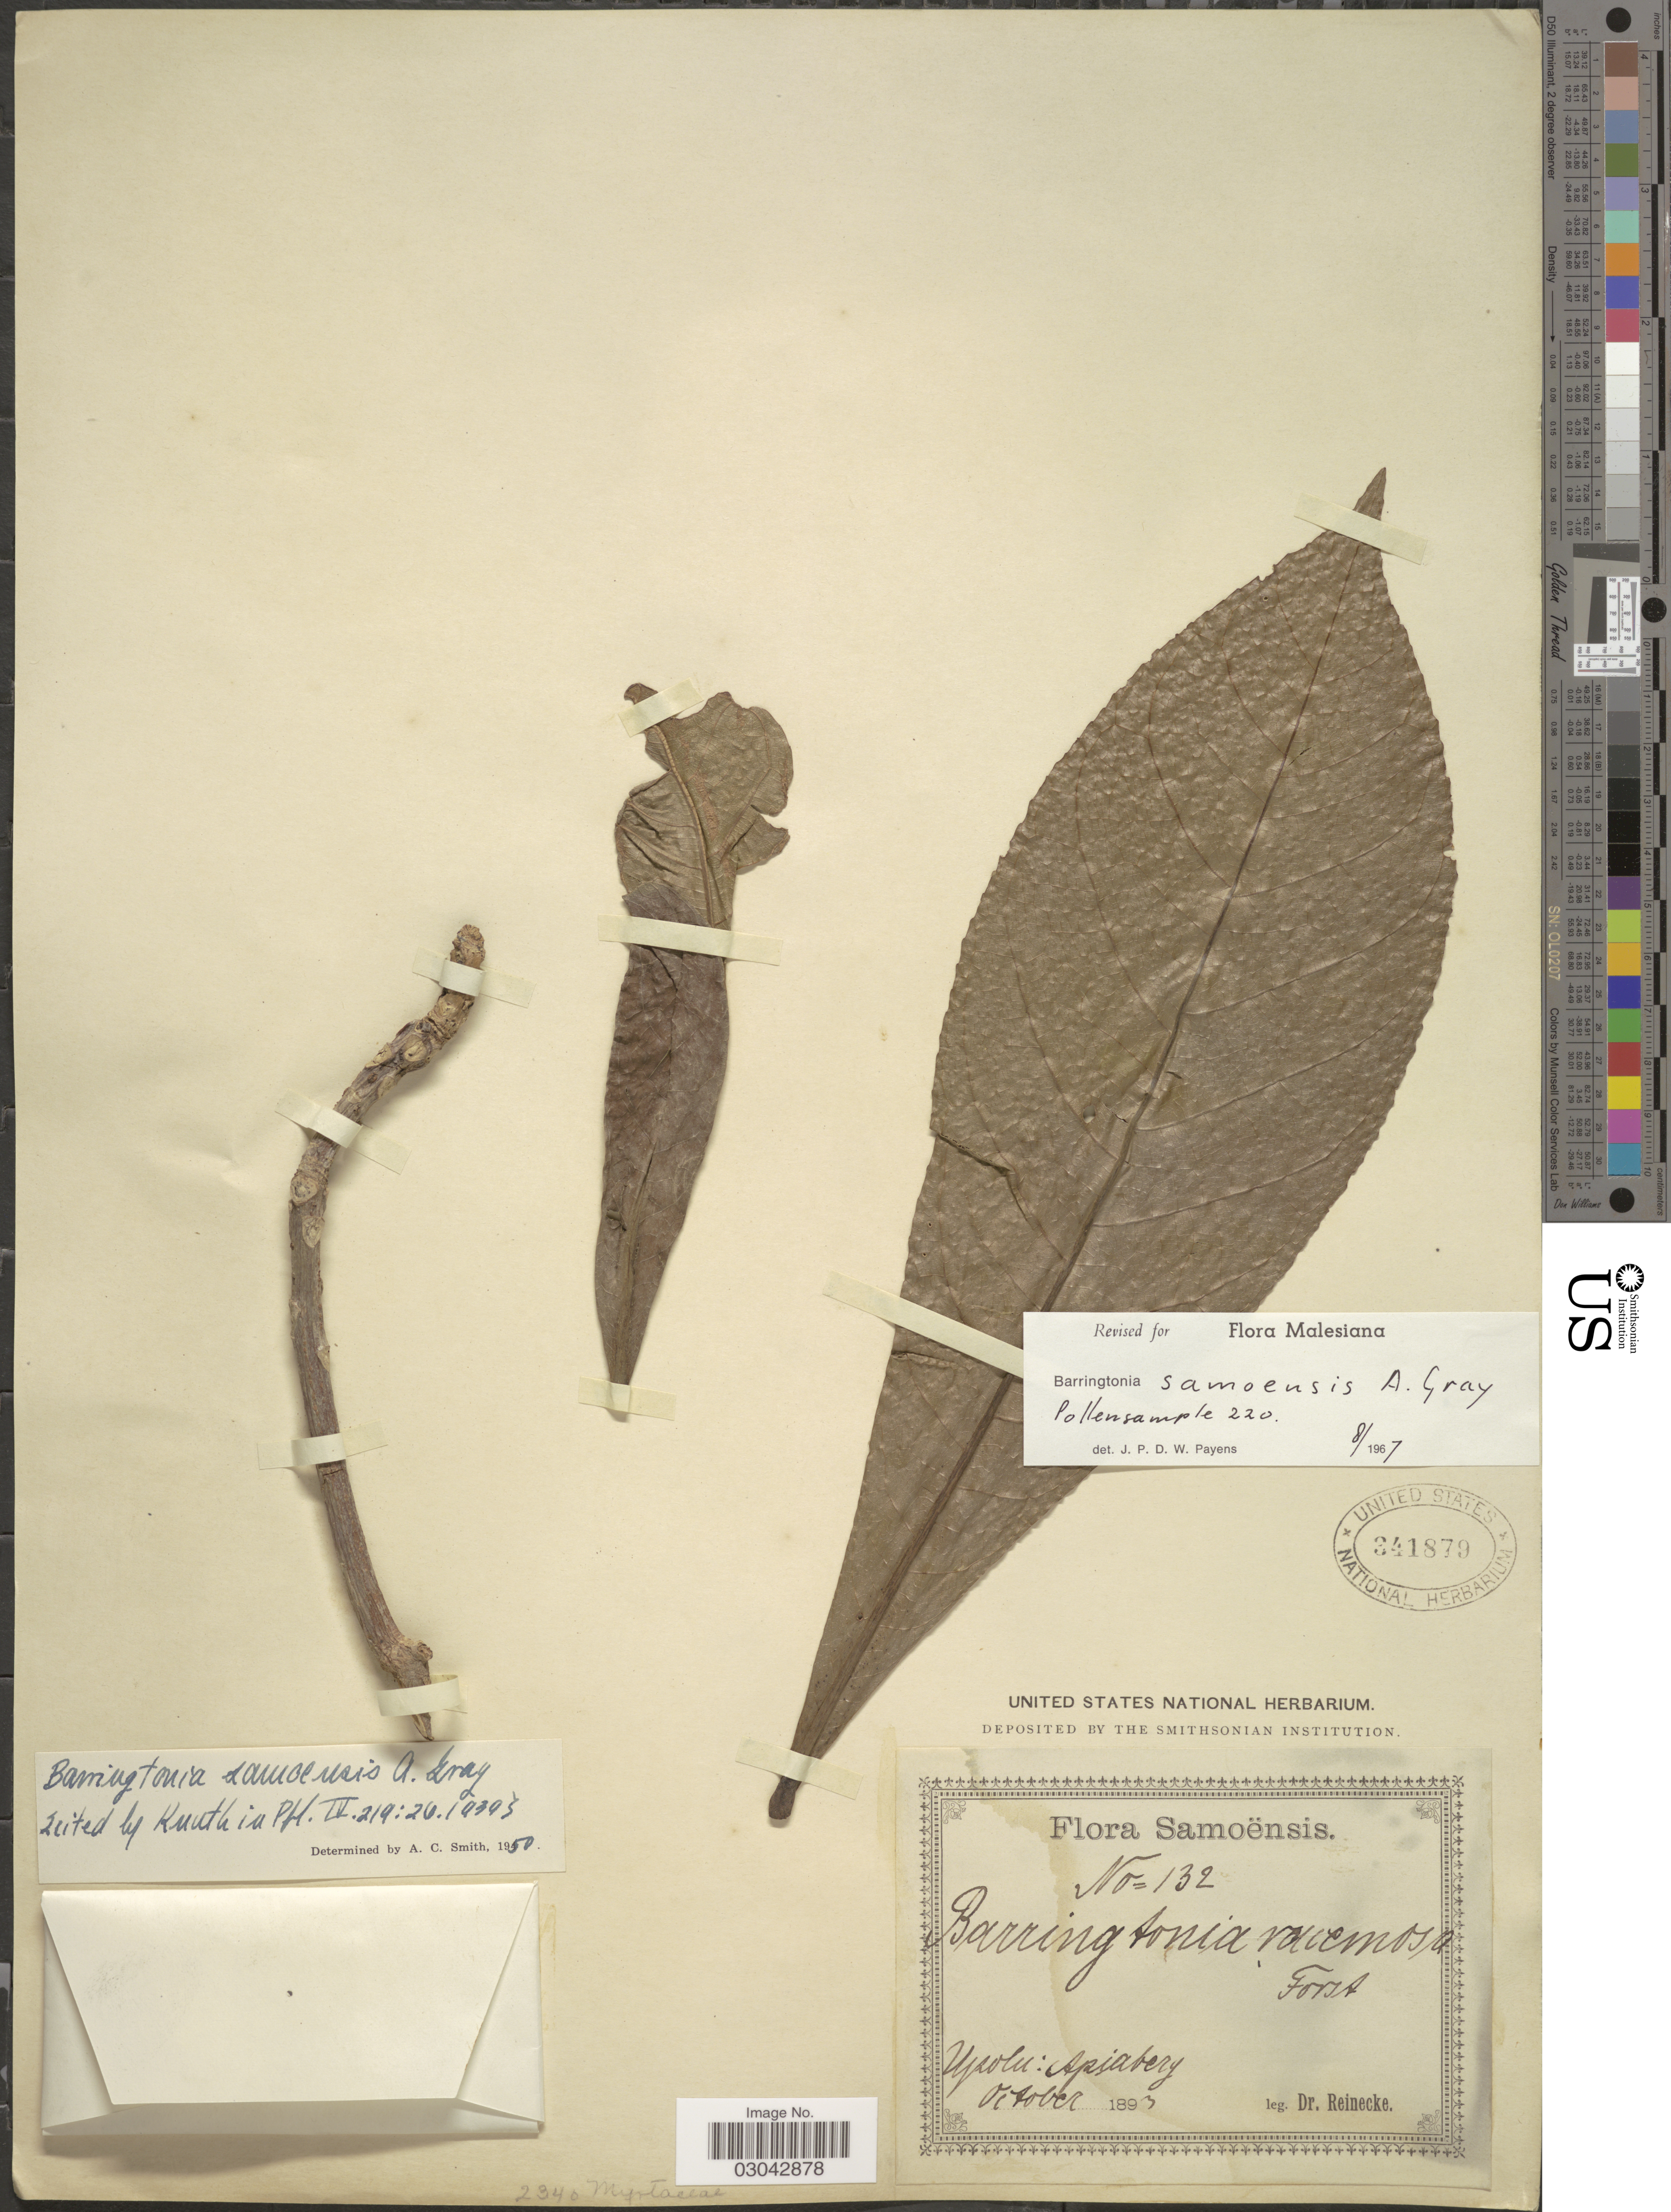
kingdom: Plantae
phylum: Tracheophyta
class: Magnoliopsida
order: Ericales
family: Lecythidaceae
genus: Barringtonia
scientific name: Barringtonia samoensis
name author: A. Gray in Wilkes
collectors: -- Reinecke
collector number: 132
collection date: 1893-10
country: Samoa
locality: Samoënsis, Upolu: Apiaberg [interpreted].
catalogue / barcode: US 341879